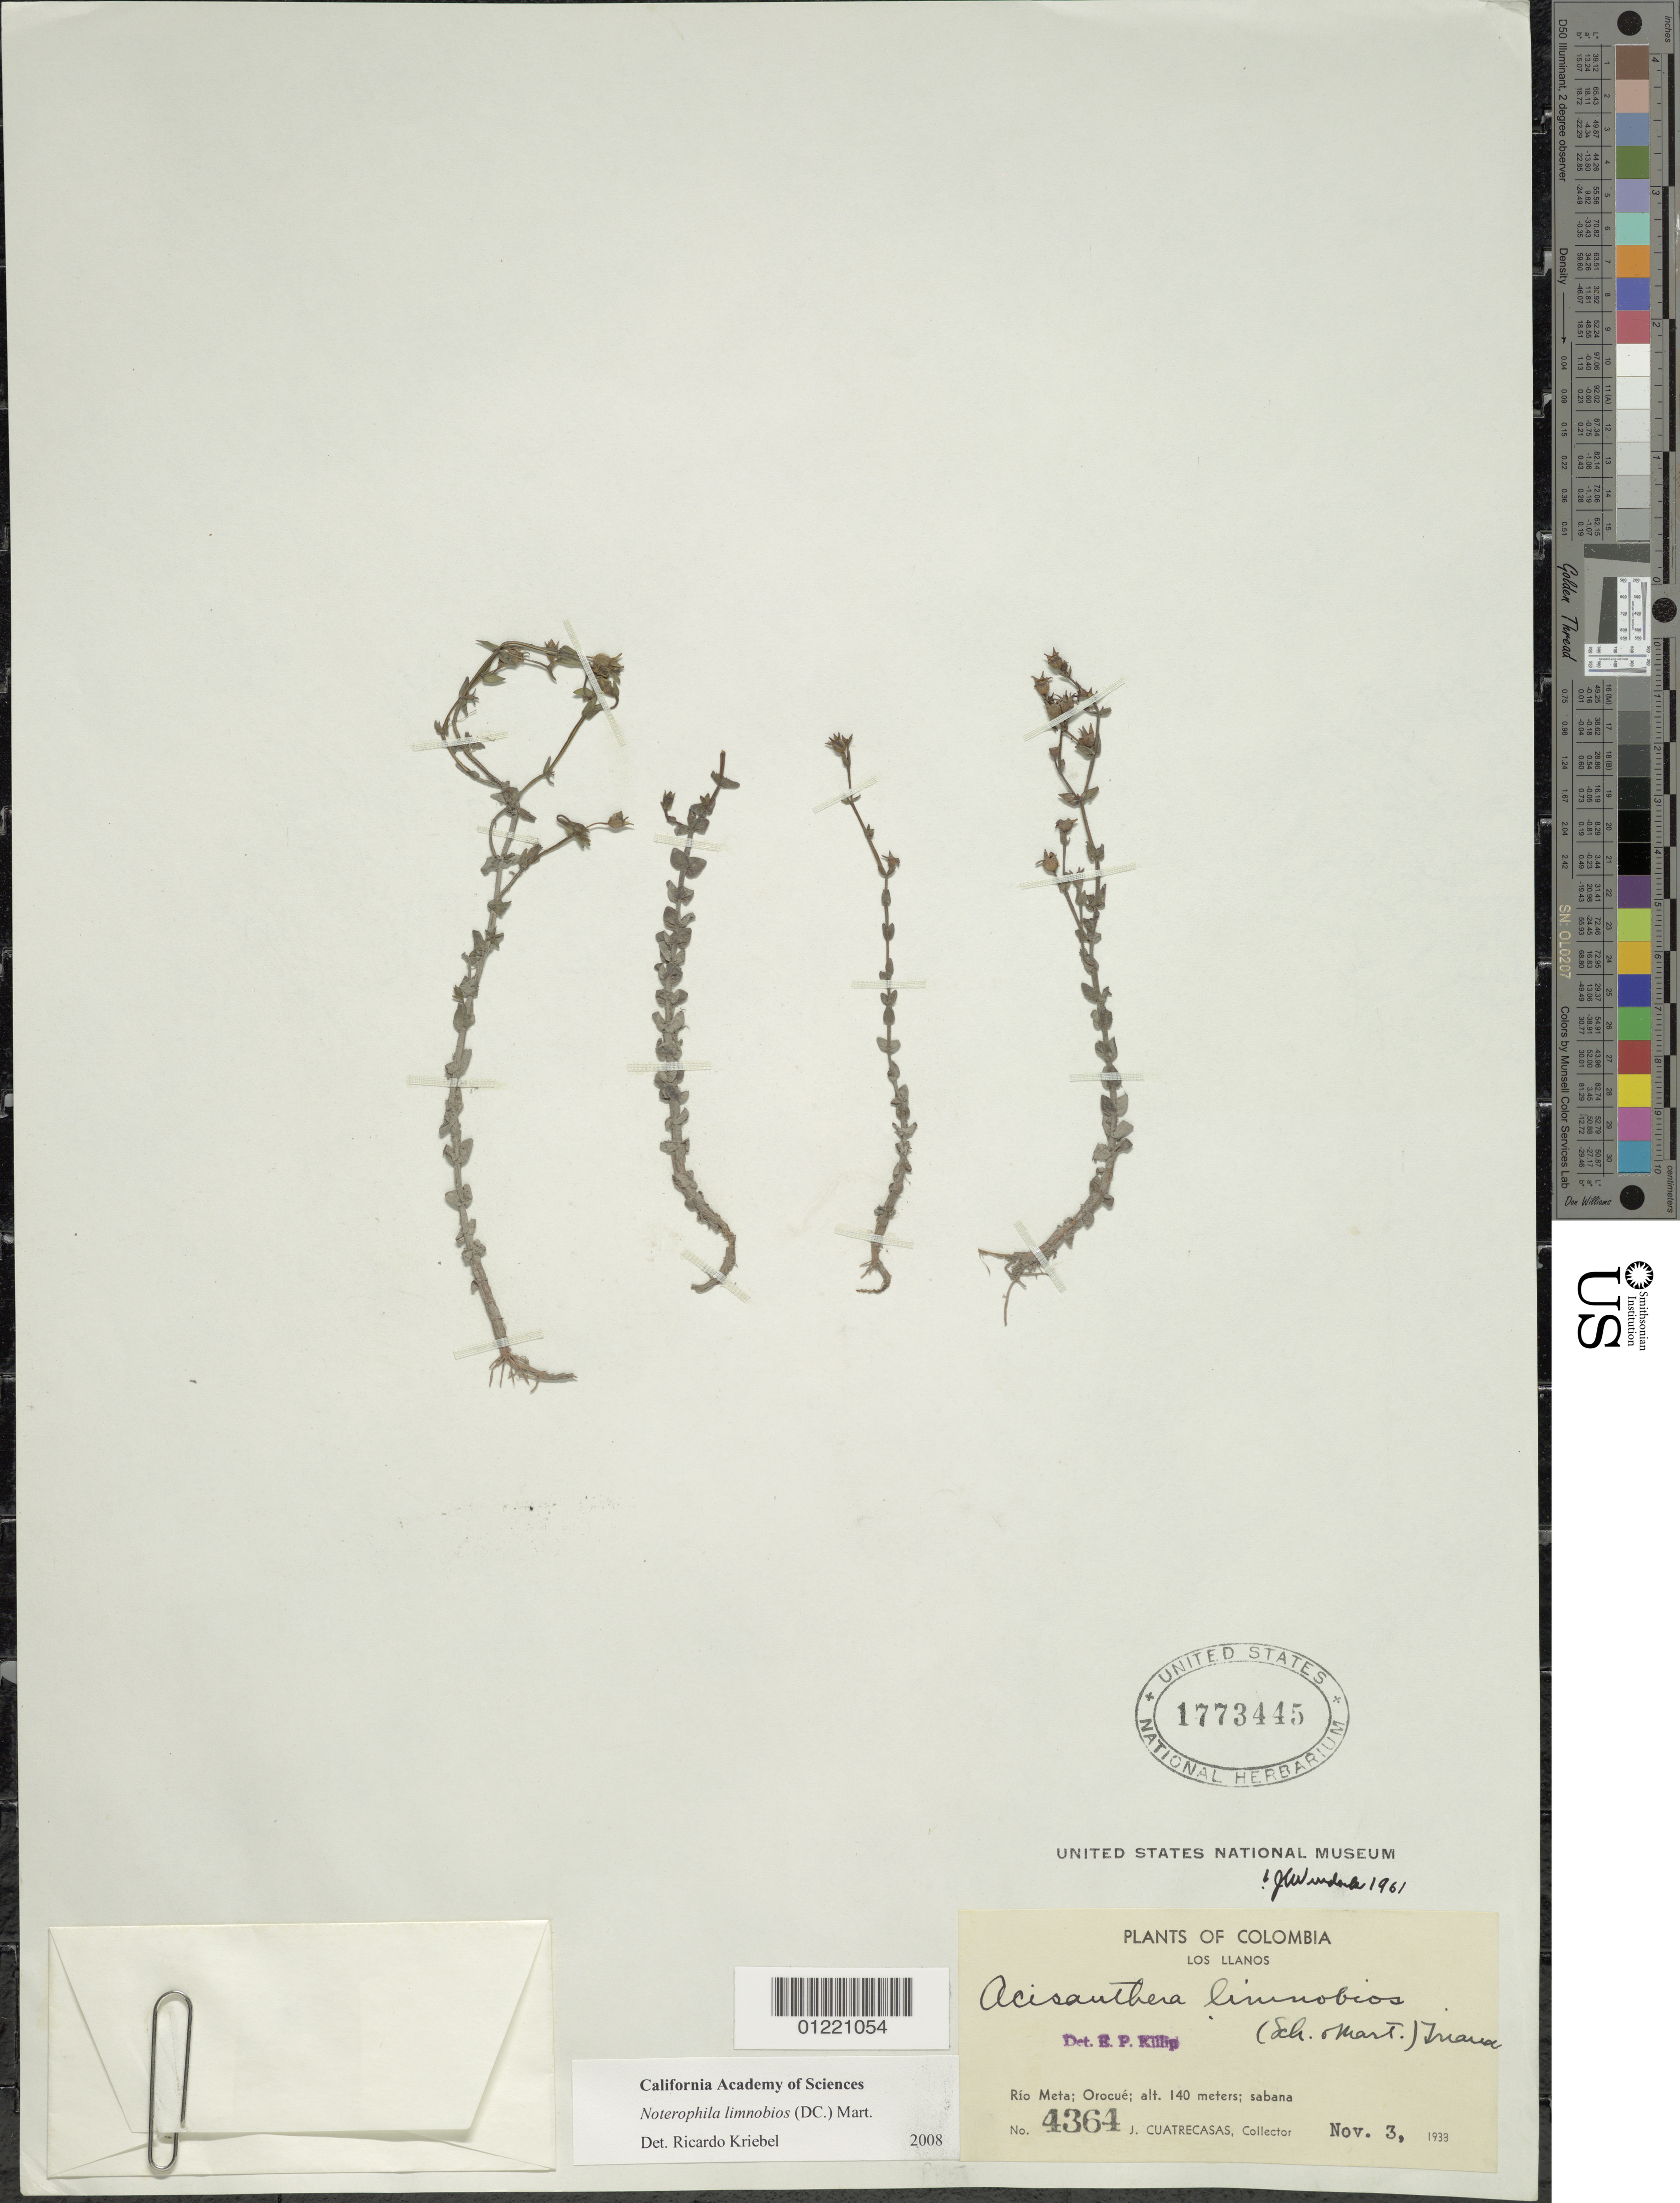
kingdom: Plantae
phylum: Tracheophyta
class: Magnoliopsida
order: Myrtales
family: Melastomataceae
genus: Noterophila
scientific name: Noterophila limnobios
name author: (DC.) Mart.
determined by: Kriebel, R.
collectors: J. Cuatrecasas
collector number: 4364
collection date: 1938-11-03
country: Colombia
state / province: Los Llanos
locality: Río Meta; Orocué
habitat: sabana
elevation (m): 140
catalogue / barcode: US 1773445